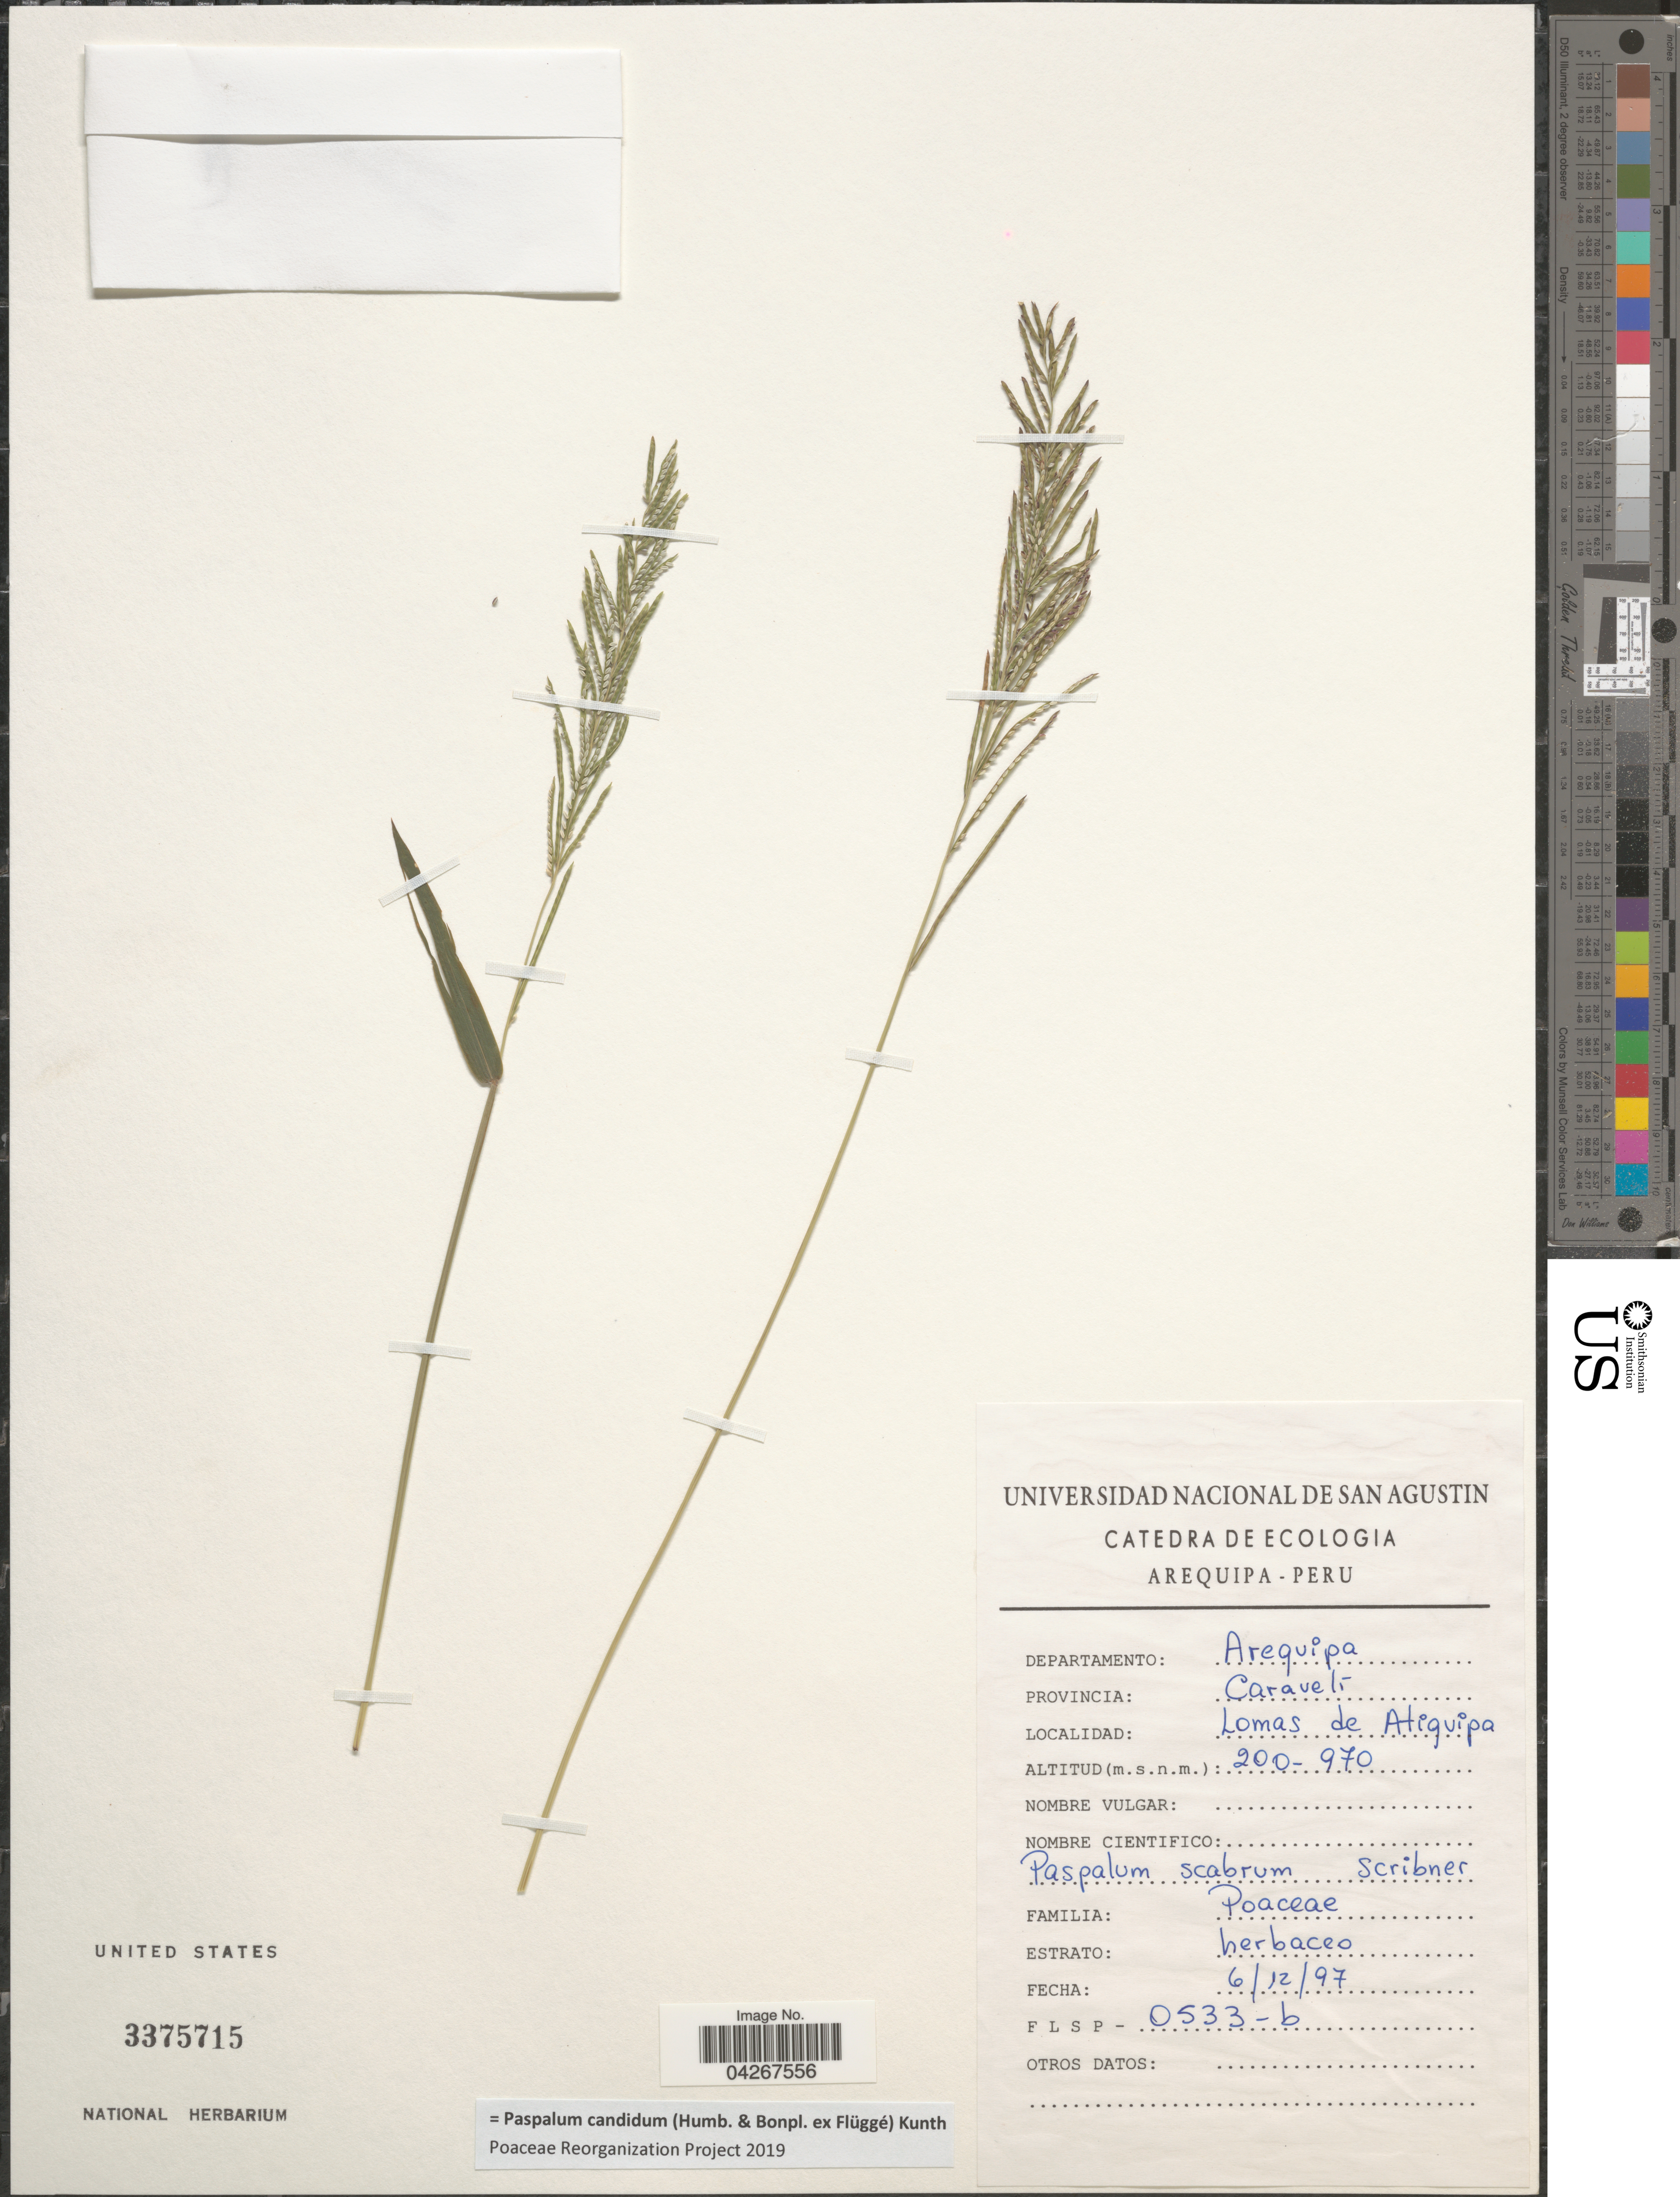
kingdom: Plantae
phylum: Tracheophyta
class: Liliopsida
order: Poales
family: Poaceae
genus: Paspalum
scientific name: Paspalum candidum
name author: (Humb. & Bonpl. ex Fleugge) Kunth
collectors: Universidad Nacional de San Agustin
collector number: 0533-b?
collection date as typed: Transcribed d/m/y: 6/12/97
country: Peru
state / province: Arequipa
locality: Departamento: Arequipa. Provincia: Caraveli. Lomas de Atiquipa.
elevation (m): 200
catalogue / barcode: US 3375715